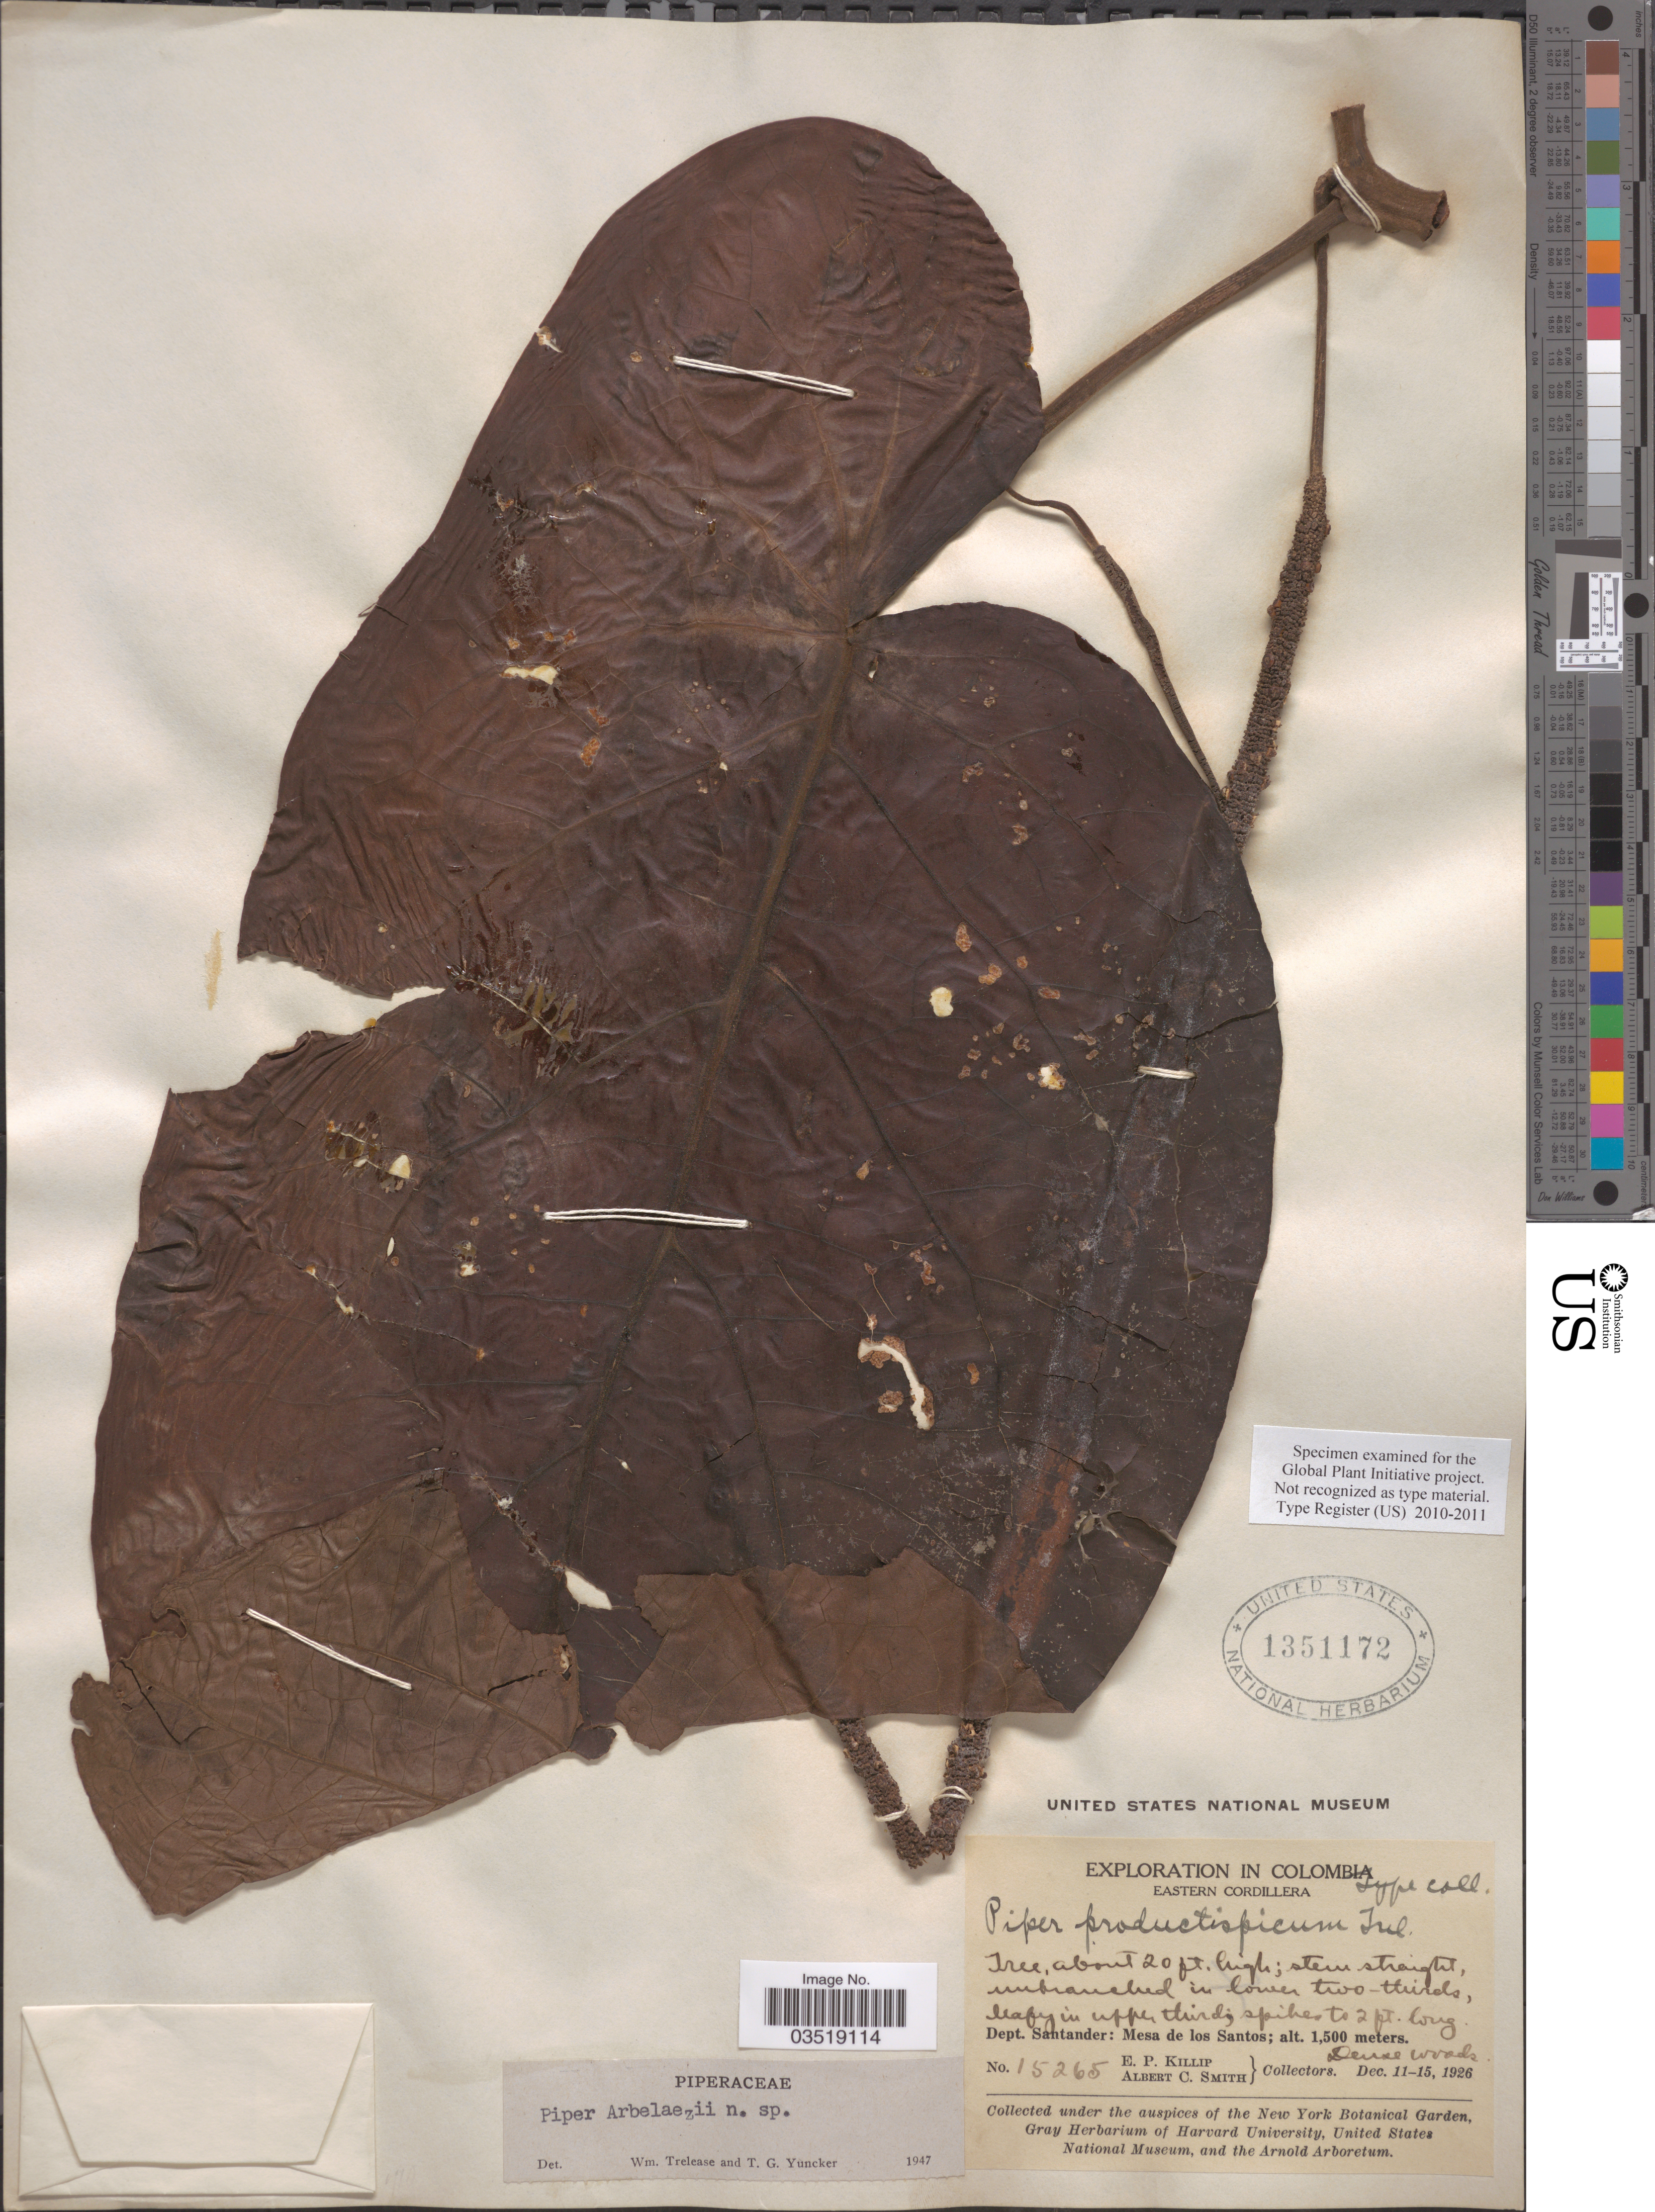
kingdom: Plantae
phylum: Tracheophyta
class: Magnoliopsida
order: Piperales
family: Piperaceae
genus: Piper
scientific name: Piper arbelaezii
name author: Trel. & Yunck.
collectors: E. P. Killip & A. C. Smith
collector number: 15265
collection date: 1926-12-11/1926-12-15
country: Colombia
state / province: Santander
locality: Eastern Cordillera. Dept. Santander: Mesa de los Santos.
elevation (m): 1500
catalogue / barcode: US 1351172